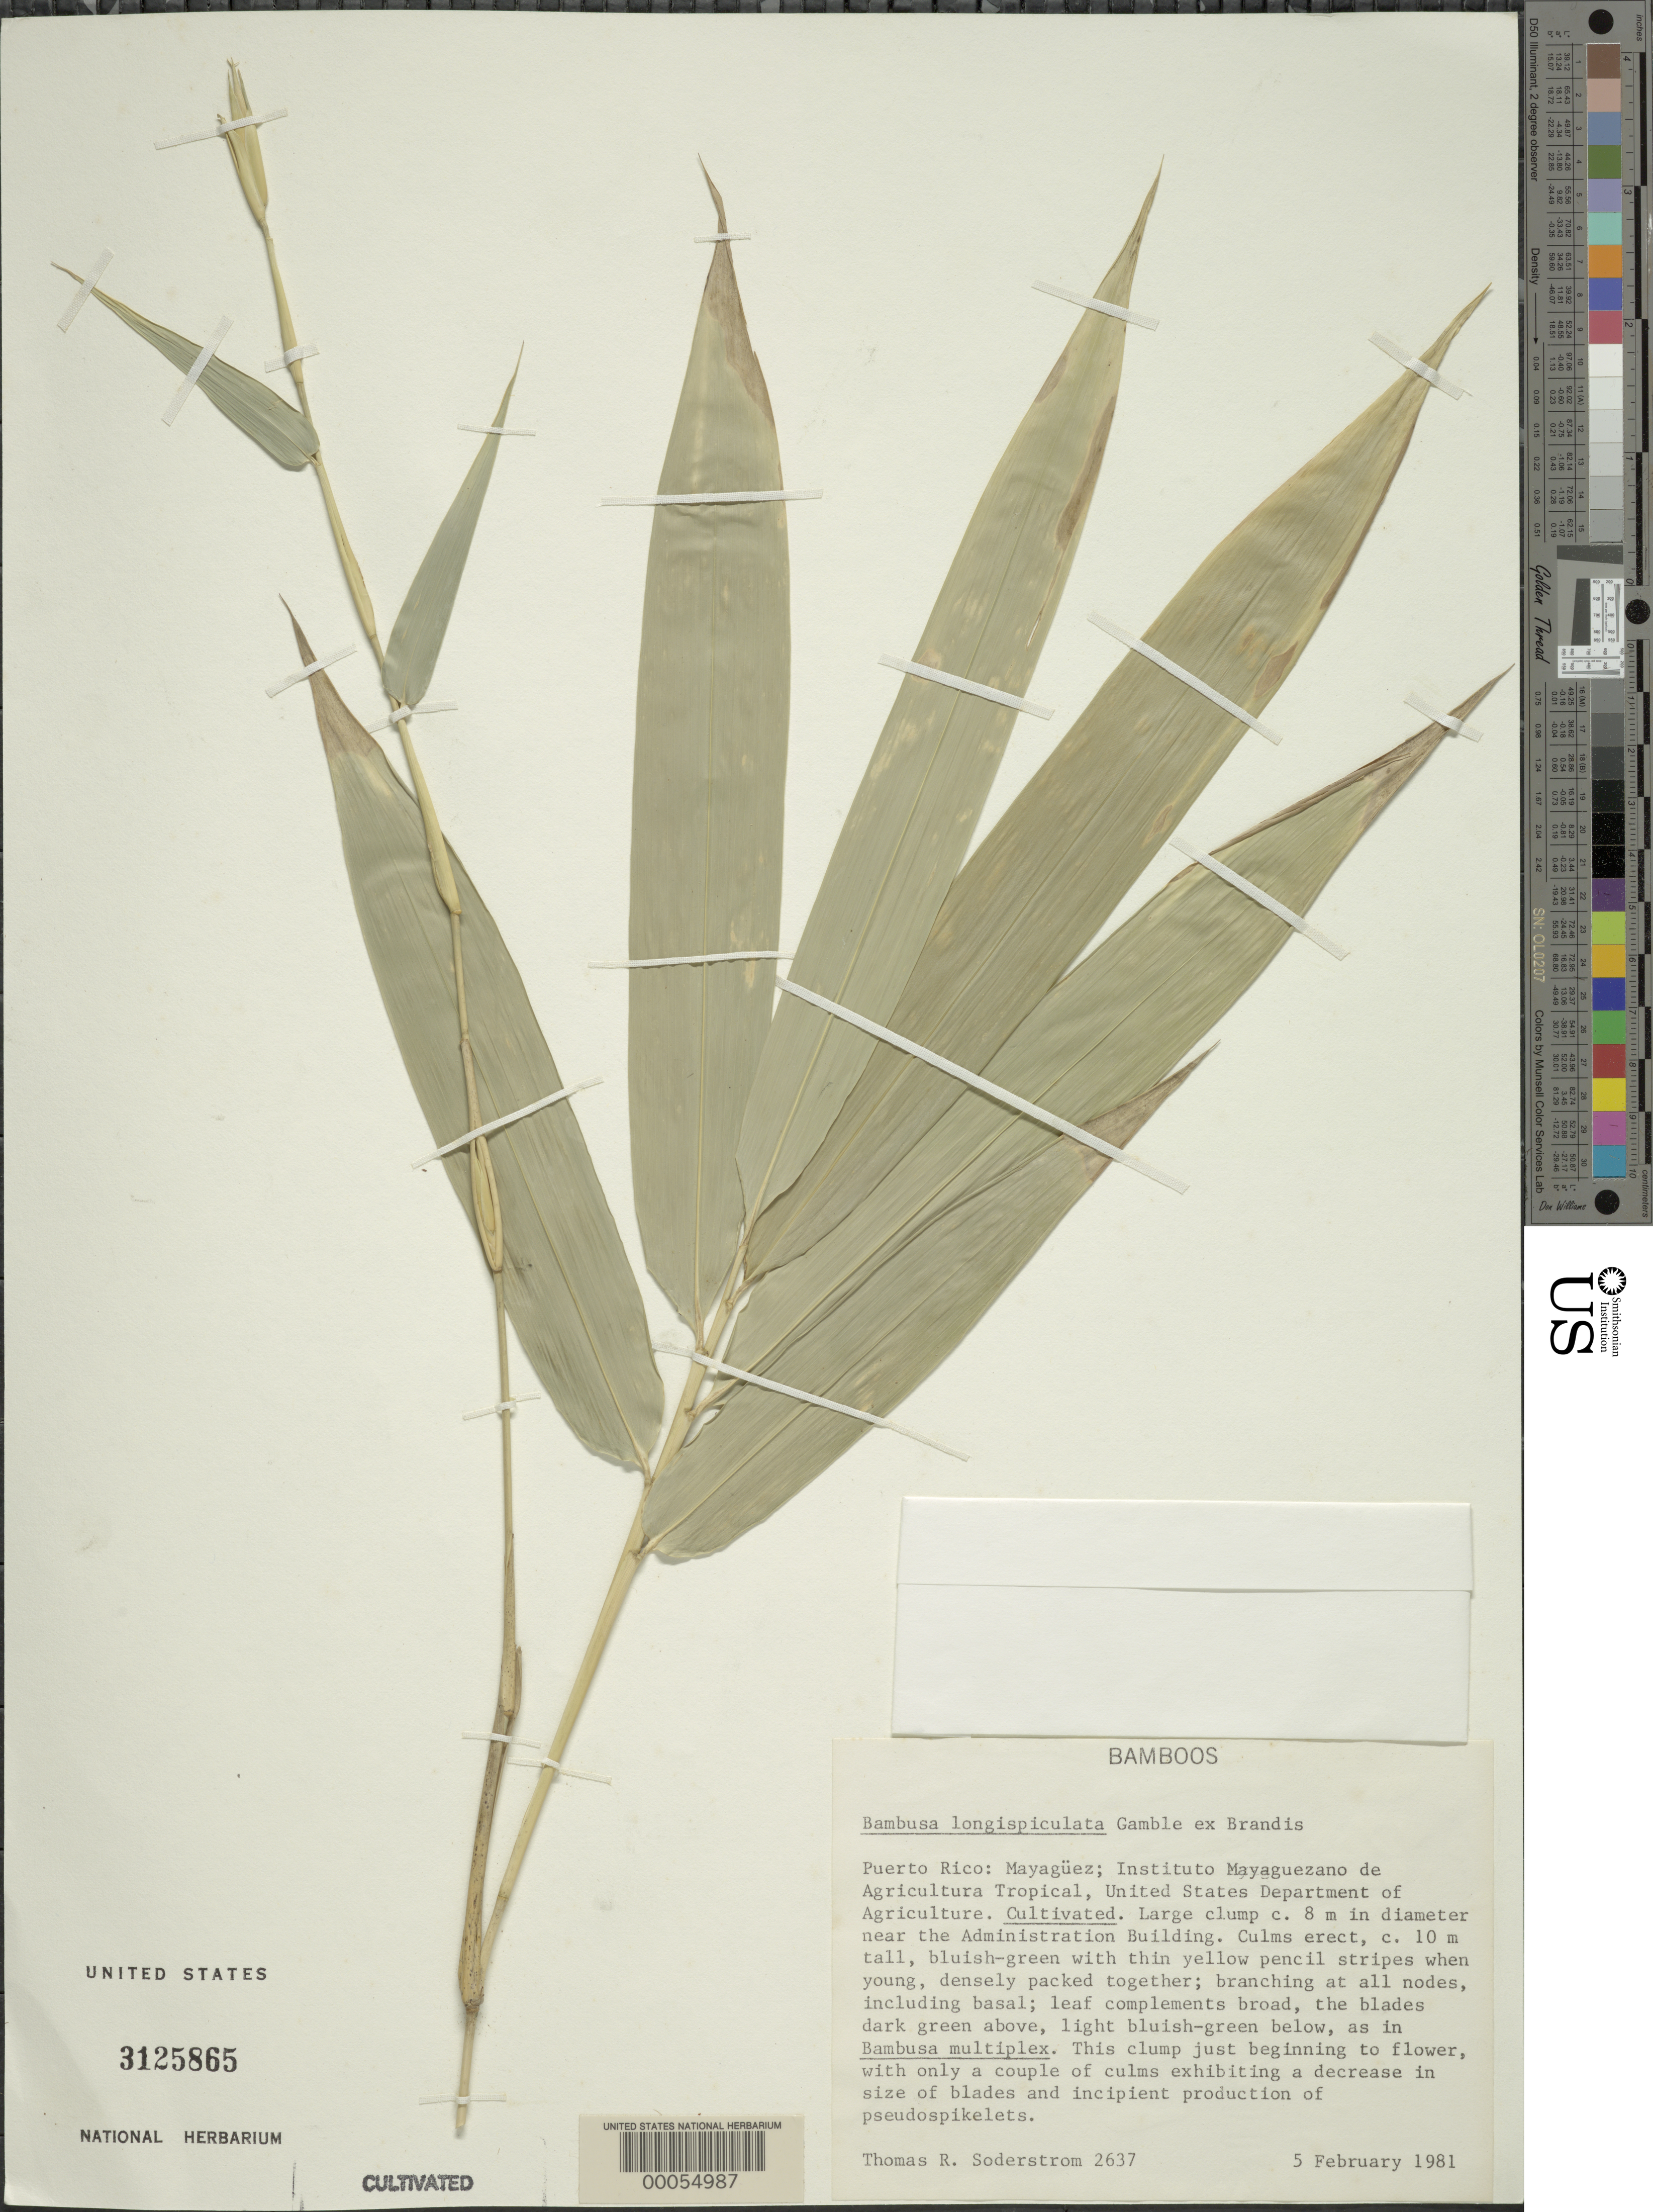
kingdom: Plantae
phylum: Tracheophyta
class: Liliopsida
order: Poales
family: Poaceae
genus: Bambusa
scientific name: Bambusa longispiculata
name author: Gamble ex Brandis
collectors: T. R. Soderstrom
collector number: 2637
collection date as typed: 05 Feb 1981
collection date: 1981-02-05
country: Puerto Rico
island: Greater Antilles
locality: Sierra de Naguabo ad Rio Blanco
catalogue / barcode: US 3125865